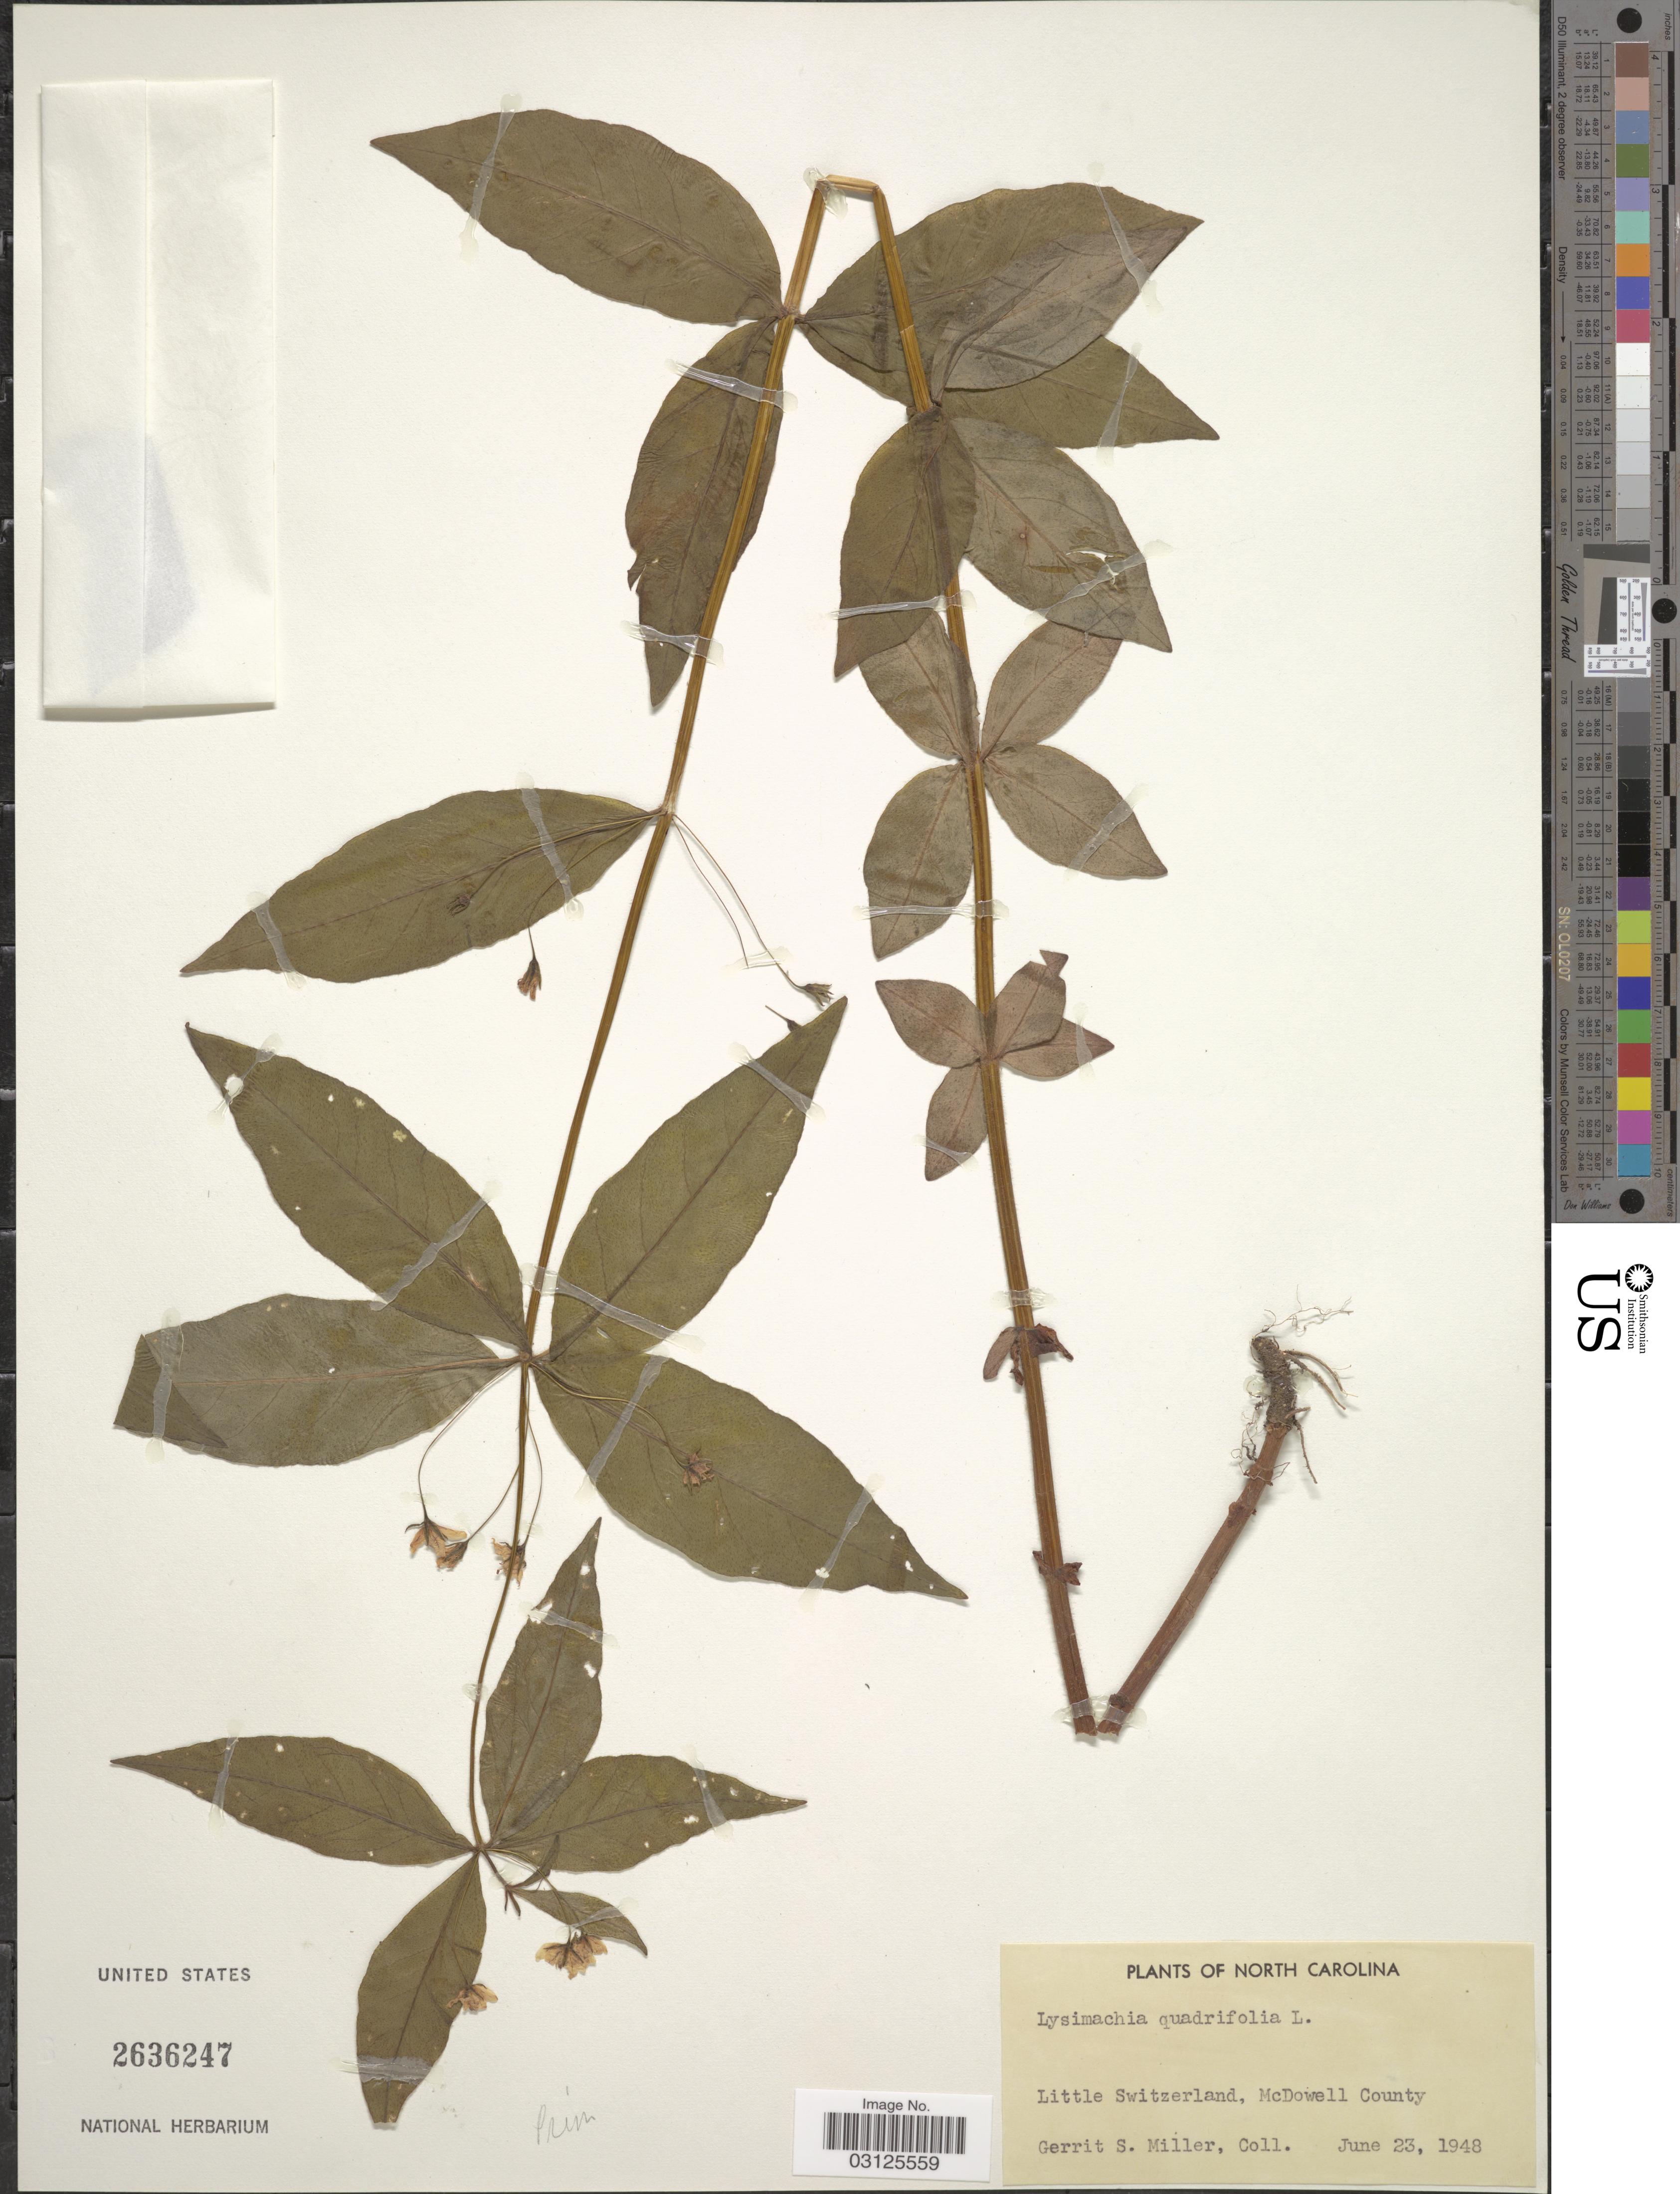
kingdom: Plantae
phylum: Tracheophyta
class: Magnoliopsida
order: Ericales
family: Primulaceae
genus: Lysimachia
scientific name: Lysimachia quadrifolia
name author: L.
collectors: G. S. Miller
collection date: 1948-06-23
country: United States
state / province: North Carolina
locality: Little Switzerland, McDowell County.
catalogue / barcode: US 2636247